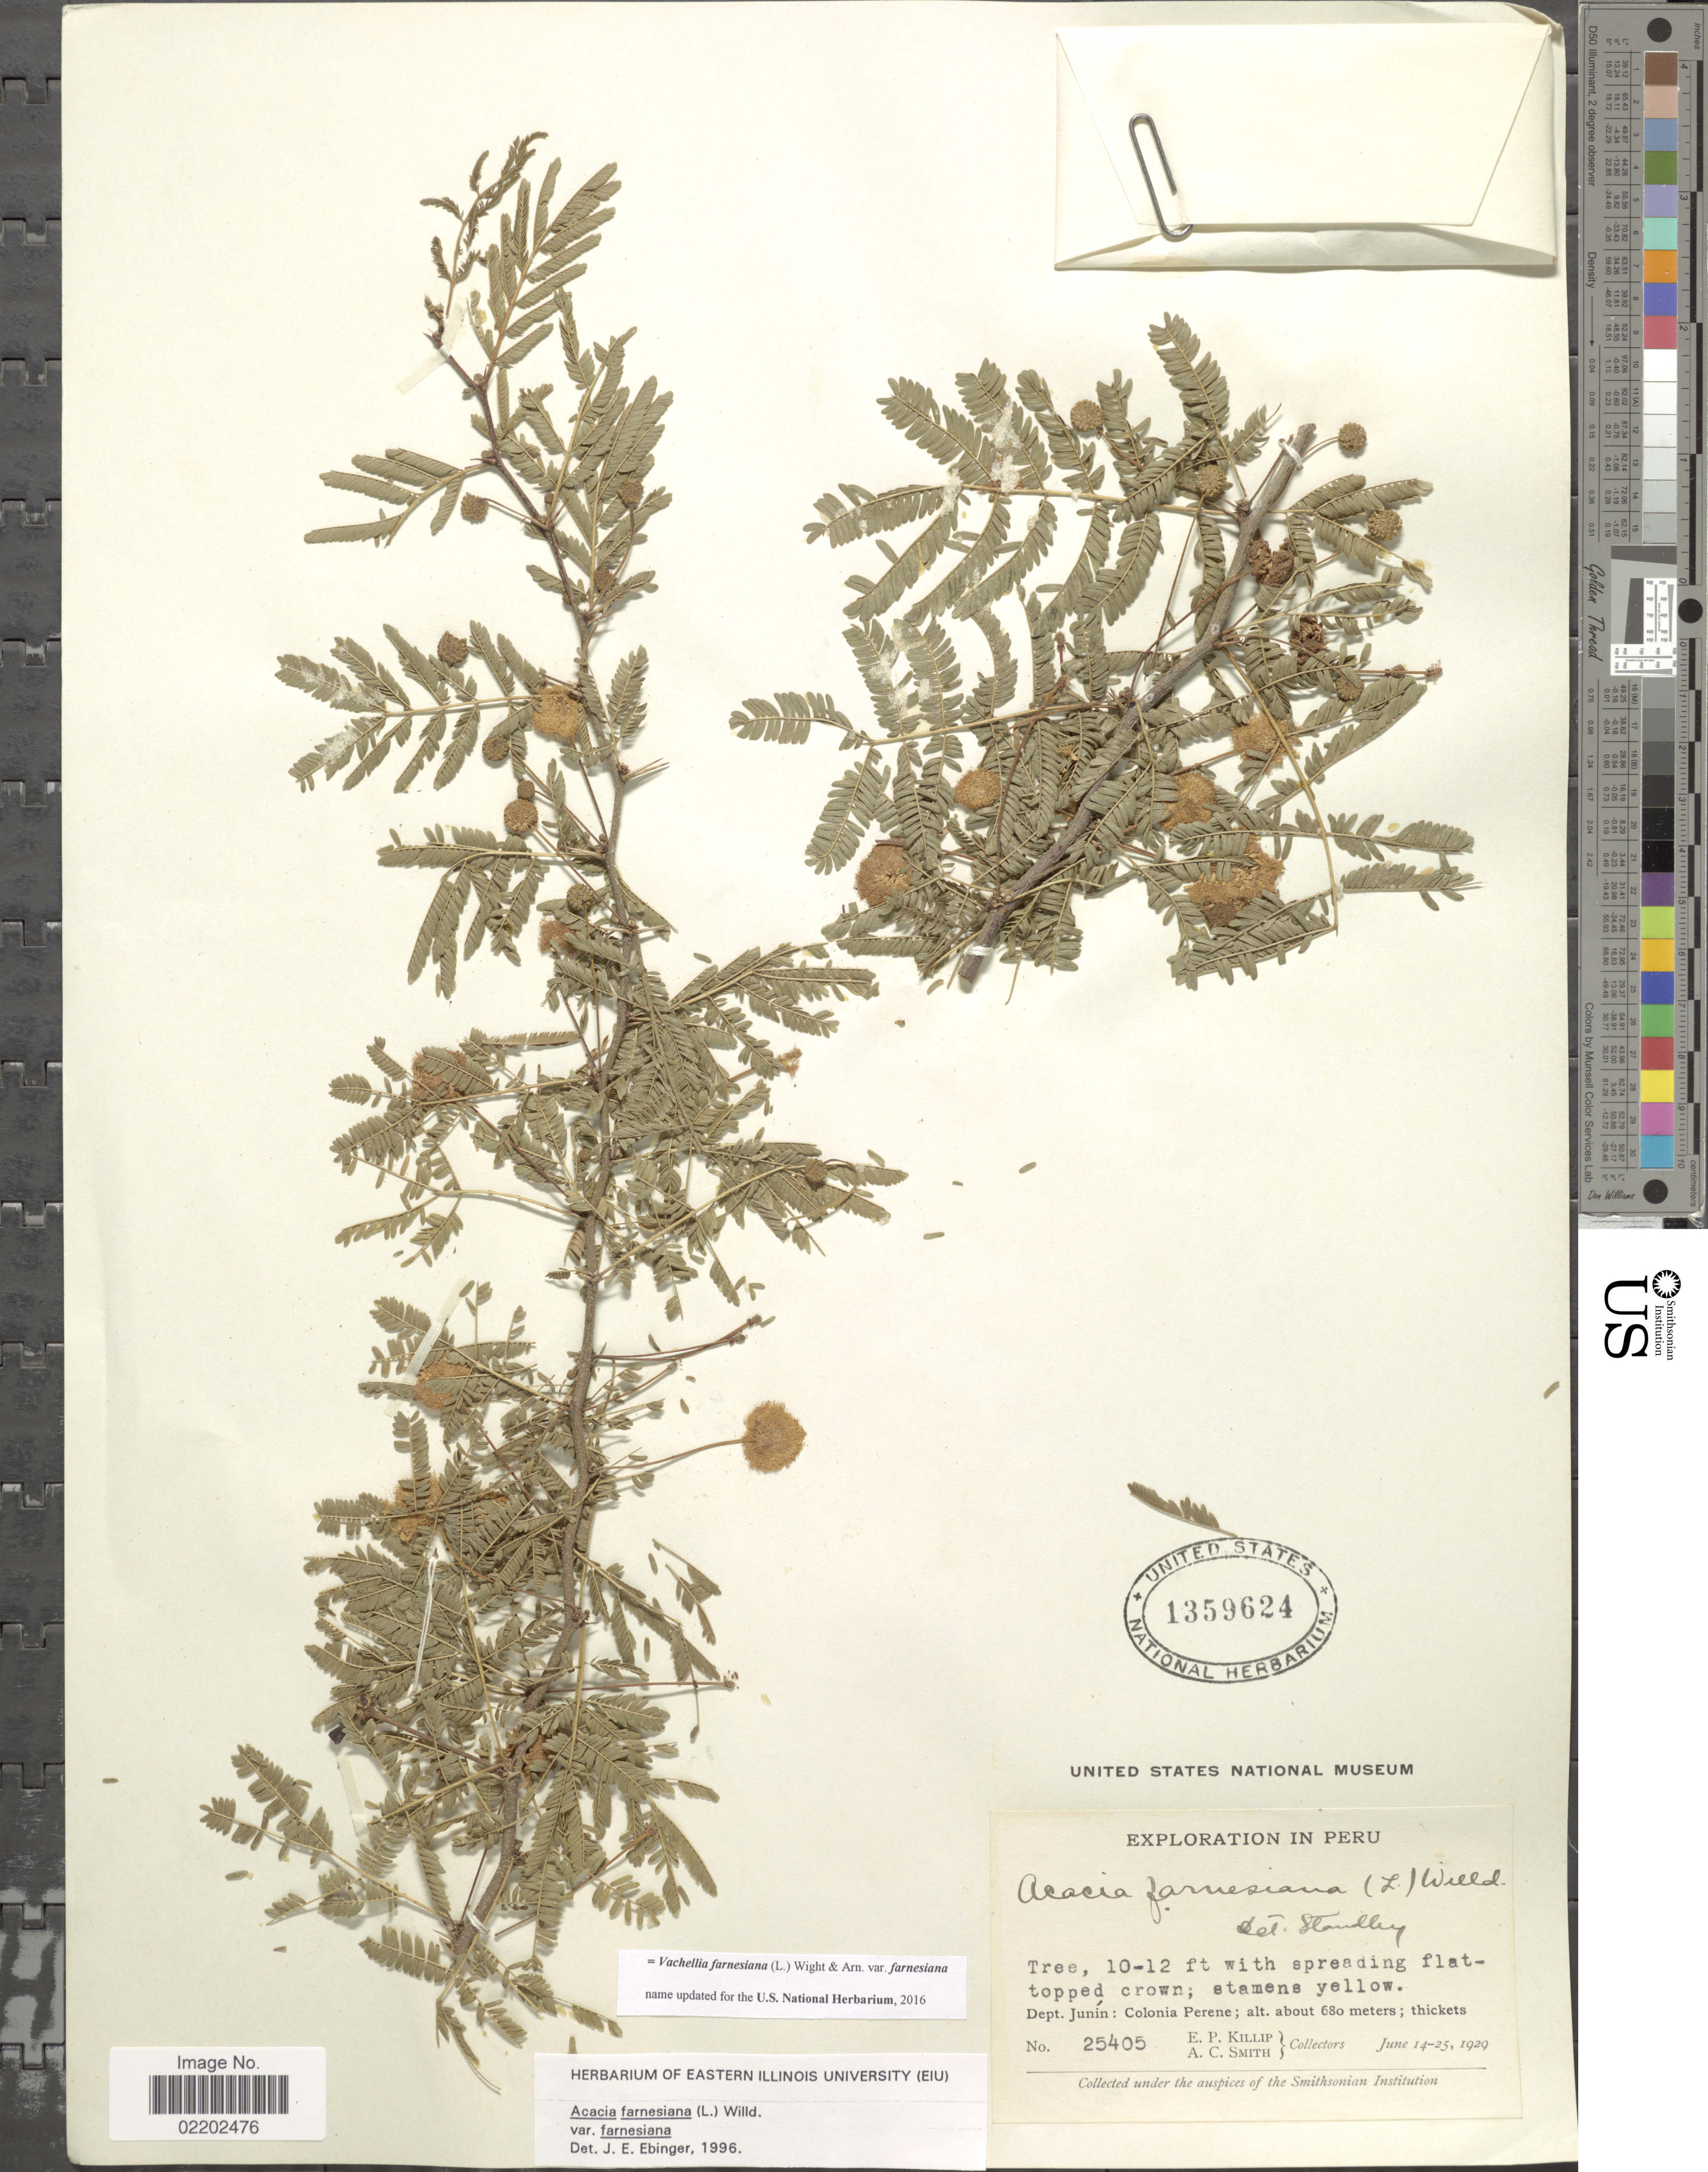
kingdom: Plantae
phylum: Tracheophyta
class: Magnoliopsida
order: Fabales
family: Fabaceae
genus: Vachellia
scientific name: Vachellia farnesiana var. farnesiana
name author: (L.) Wight & Arn.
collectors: E. P. Killip & A. C. Smith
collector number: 25405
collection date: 1929-06-14/1929-06-25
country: Peru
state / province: Junín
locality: Colonia Perene, thickets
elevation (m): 680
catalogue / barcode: US 1359624